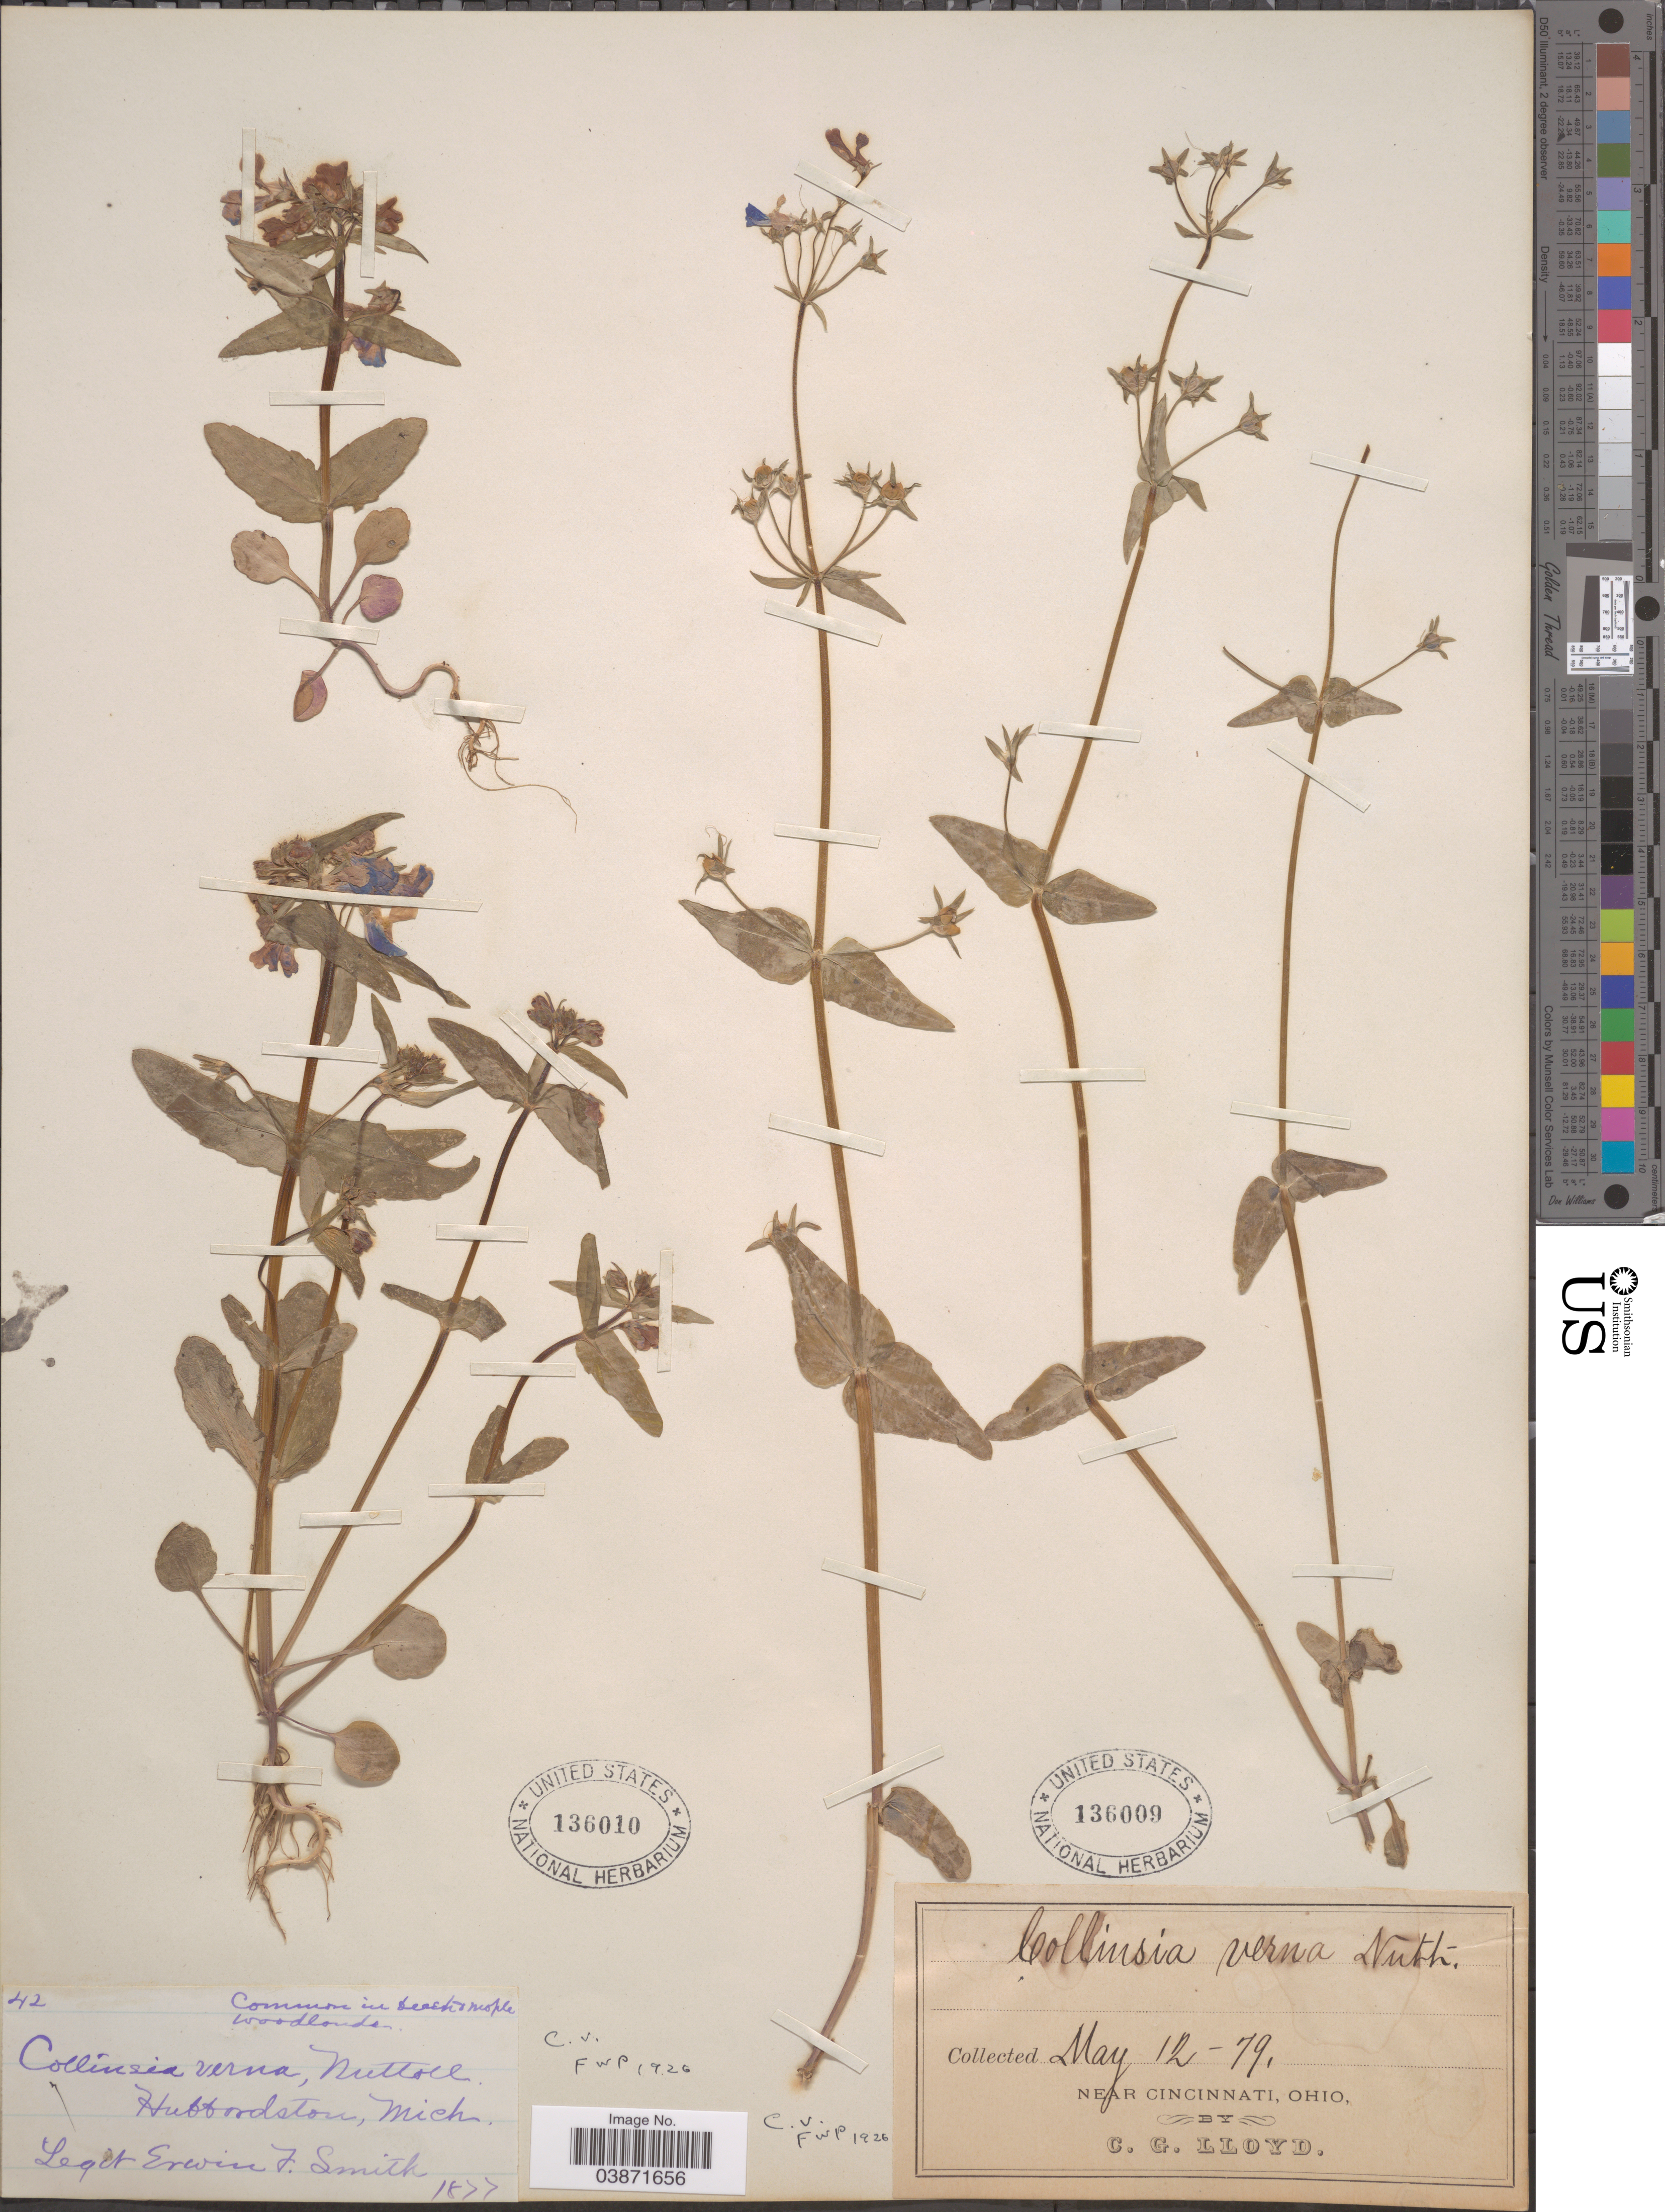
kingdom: Plantae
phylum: Tracheophyta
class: Magnoliopsida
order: Lamiales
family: Plantaginaceae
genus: Collinsia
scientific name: Collinsia verna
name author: Nutt.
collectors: C. G. Lloyd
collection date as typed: Transcribed d/m/y: 12/5/79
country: United States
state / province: Ohio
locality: Near Cincinnati.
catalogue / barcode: US 136009